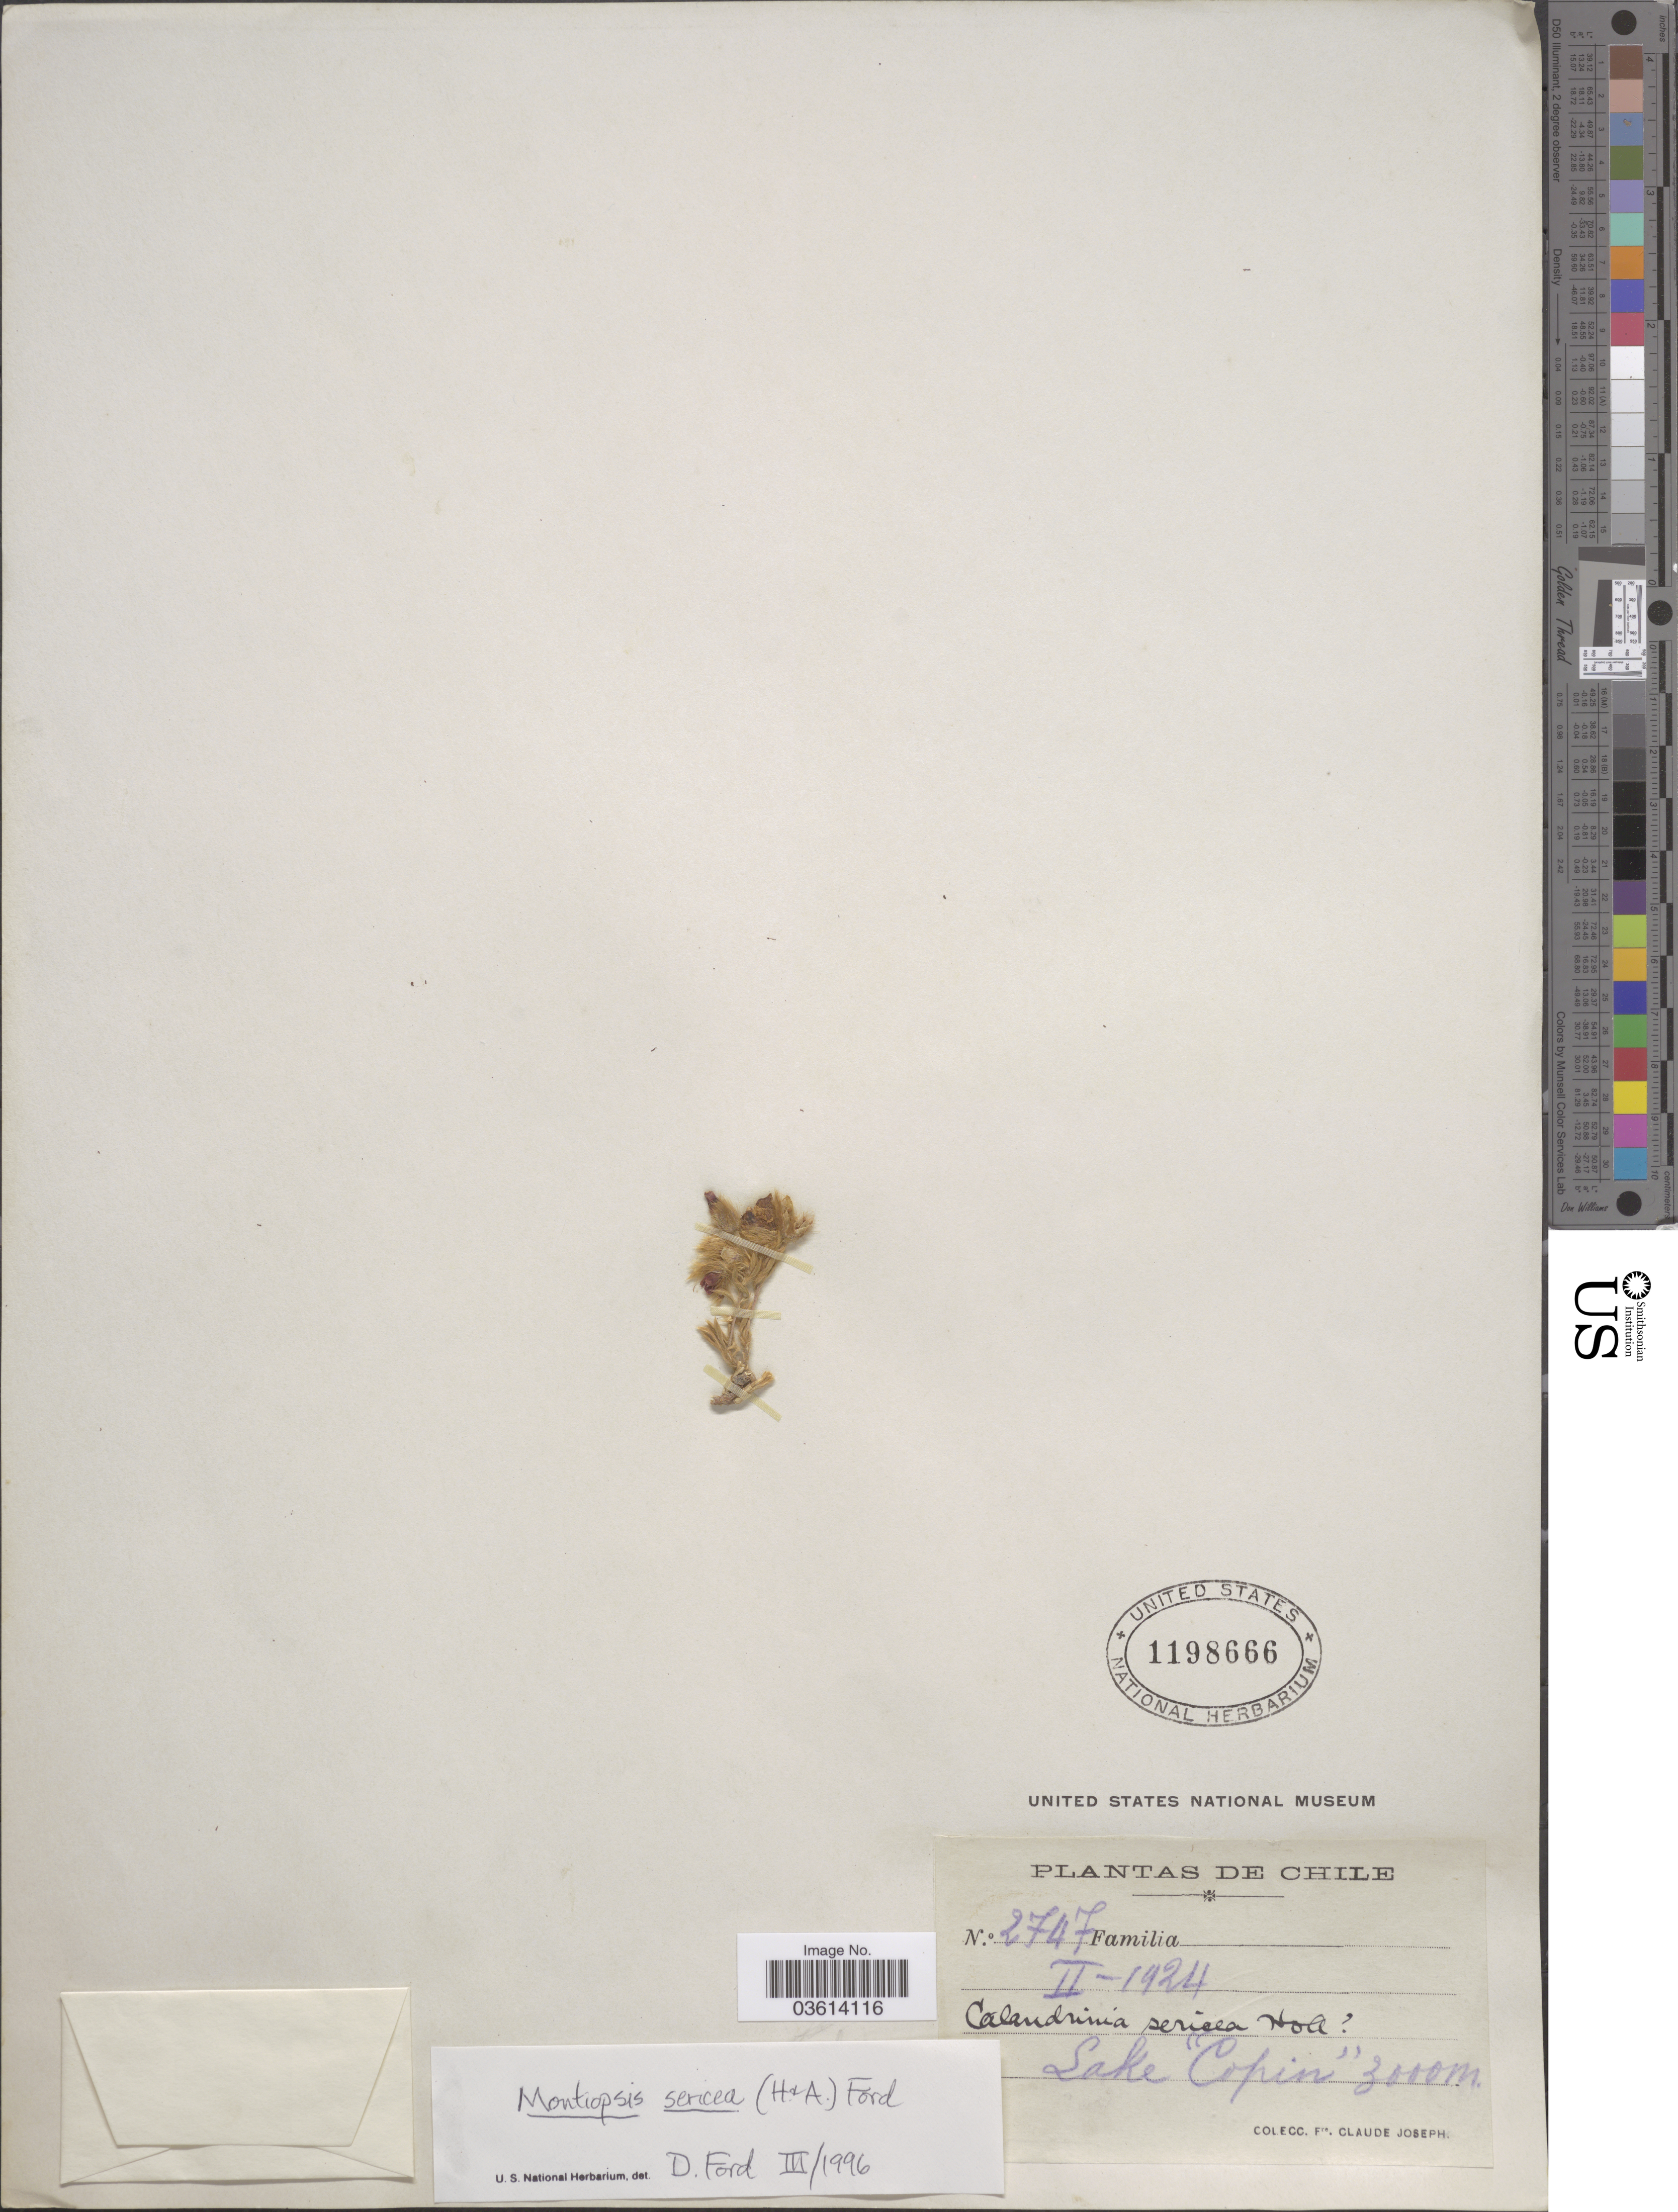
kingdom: Plantae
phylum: Tracheophyta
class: Magnoliopsida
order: Caryophyllales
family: Montiaceae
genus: Montiopsis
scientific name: Montiopsis sericea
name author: (Hook. & Arn.) D.I. Ford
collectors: Bro. Claude-Joseph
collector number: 2747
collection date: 1924-02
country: Chile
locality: Lake "Copin".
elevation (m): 3000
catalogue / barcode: US 1198666